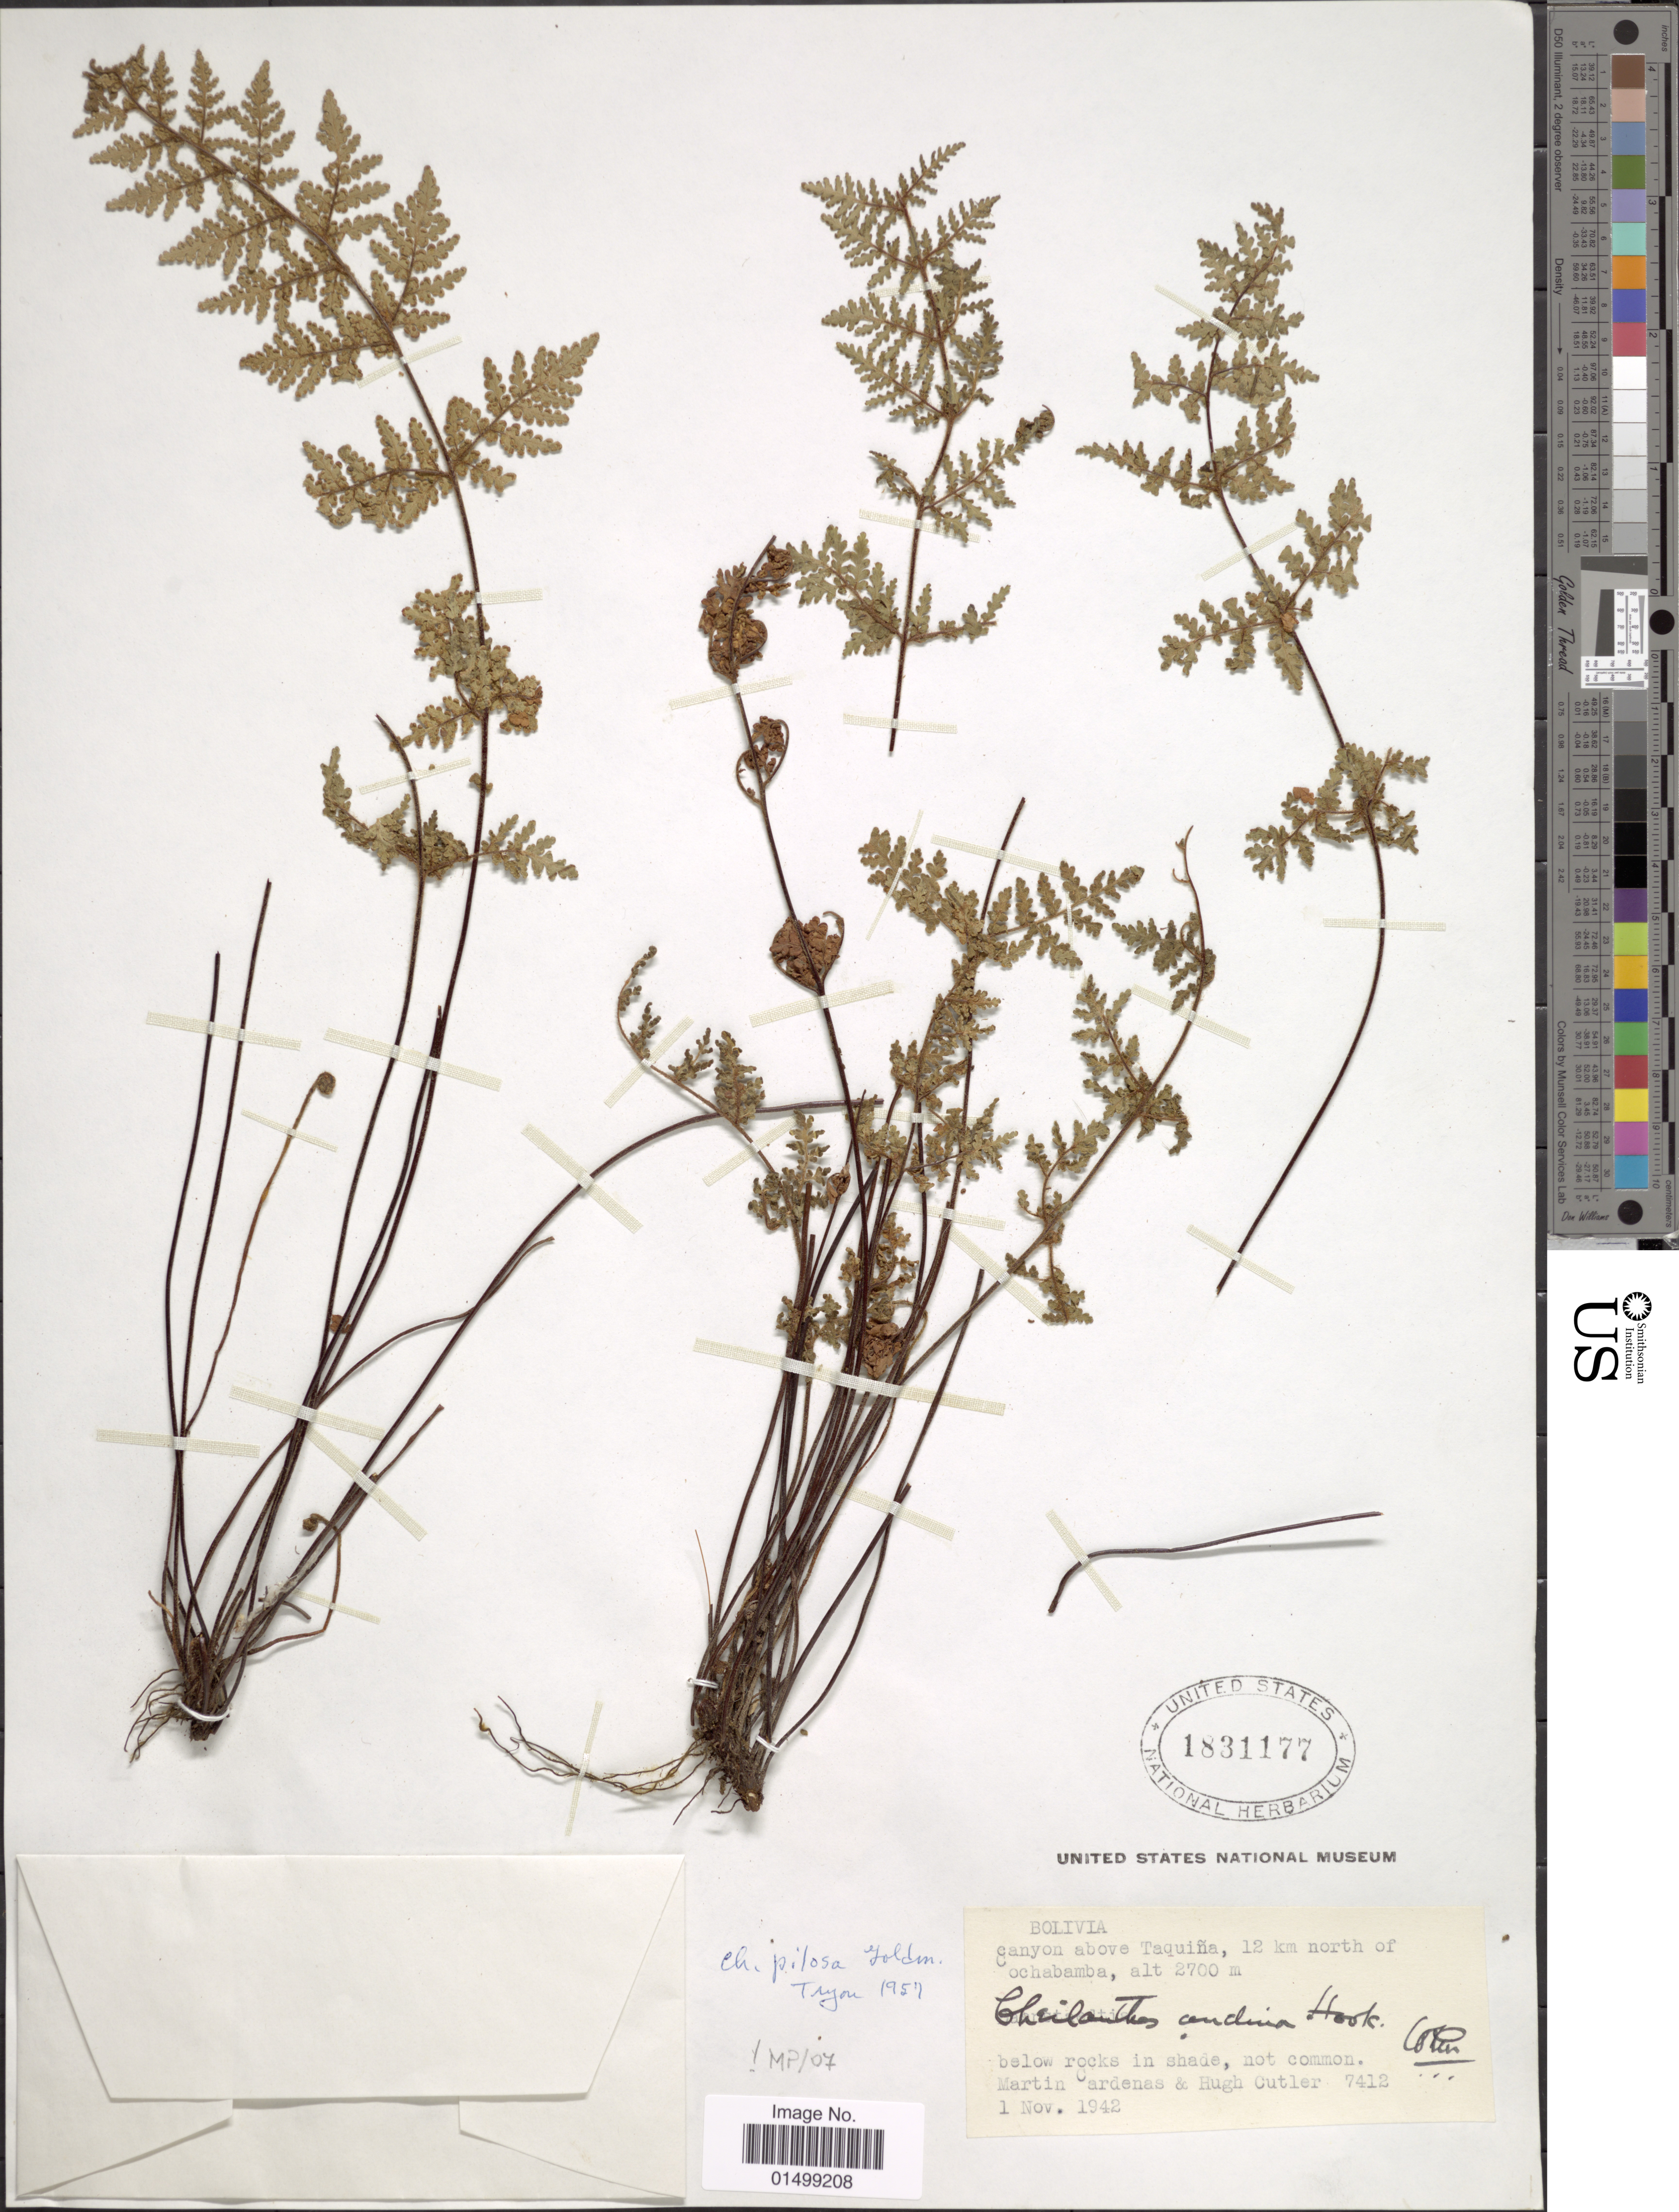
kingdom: Plantae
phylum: Tracheophyta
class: Polypodiopsida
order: Polypodiales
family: Pteridaceae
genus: Cheilanthes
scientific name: Cheilanthes pilosa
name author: Goldm.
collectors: M. Cárdenas & H. C. Cutler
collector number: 7412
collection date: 1942-11-01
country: Bolivia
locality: Canyon above Taquiña, 12 km north of Cochabamba, below rocks in shade.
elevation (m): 2700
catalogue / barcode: US 1831177